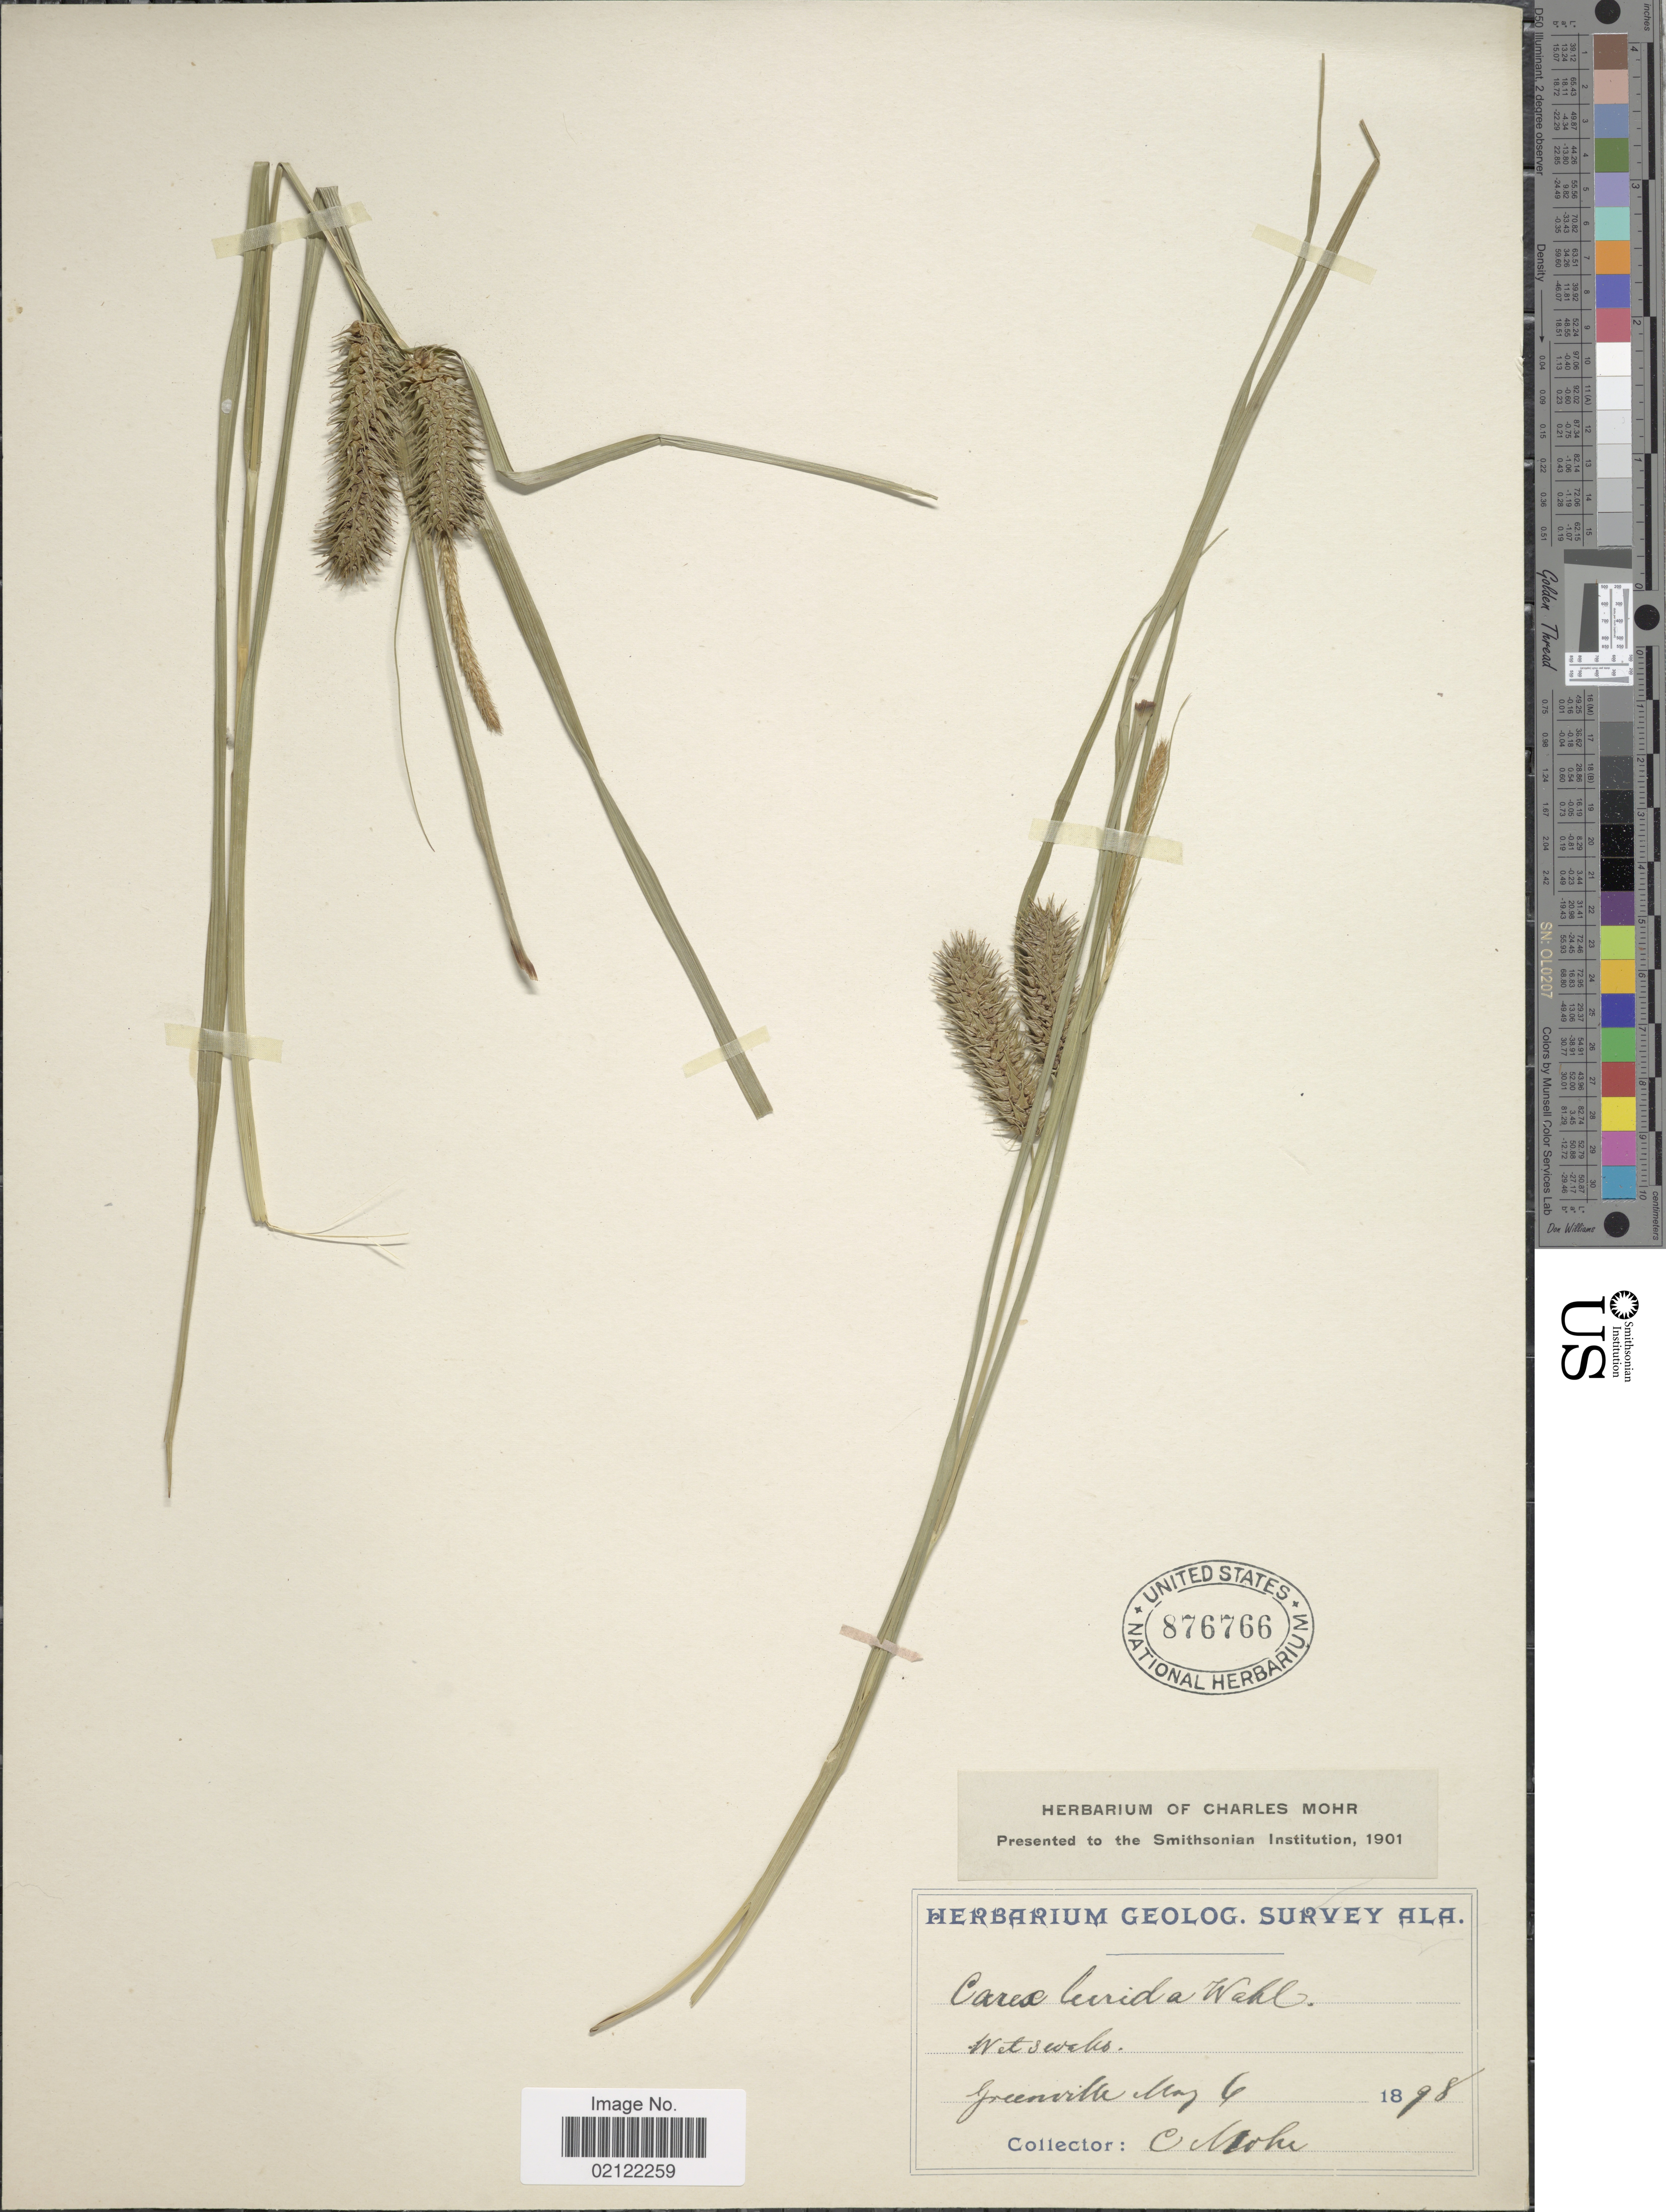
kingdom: Plantae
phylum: Tracheophyta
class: Liliopsida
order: Poales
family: Cyperaceae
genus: Carex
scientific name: Carex lurida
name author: Wahlenb.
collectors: C. T. Mohr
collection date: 1898-05-06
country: United States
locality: Greenville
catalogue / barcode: US 876766